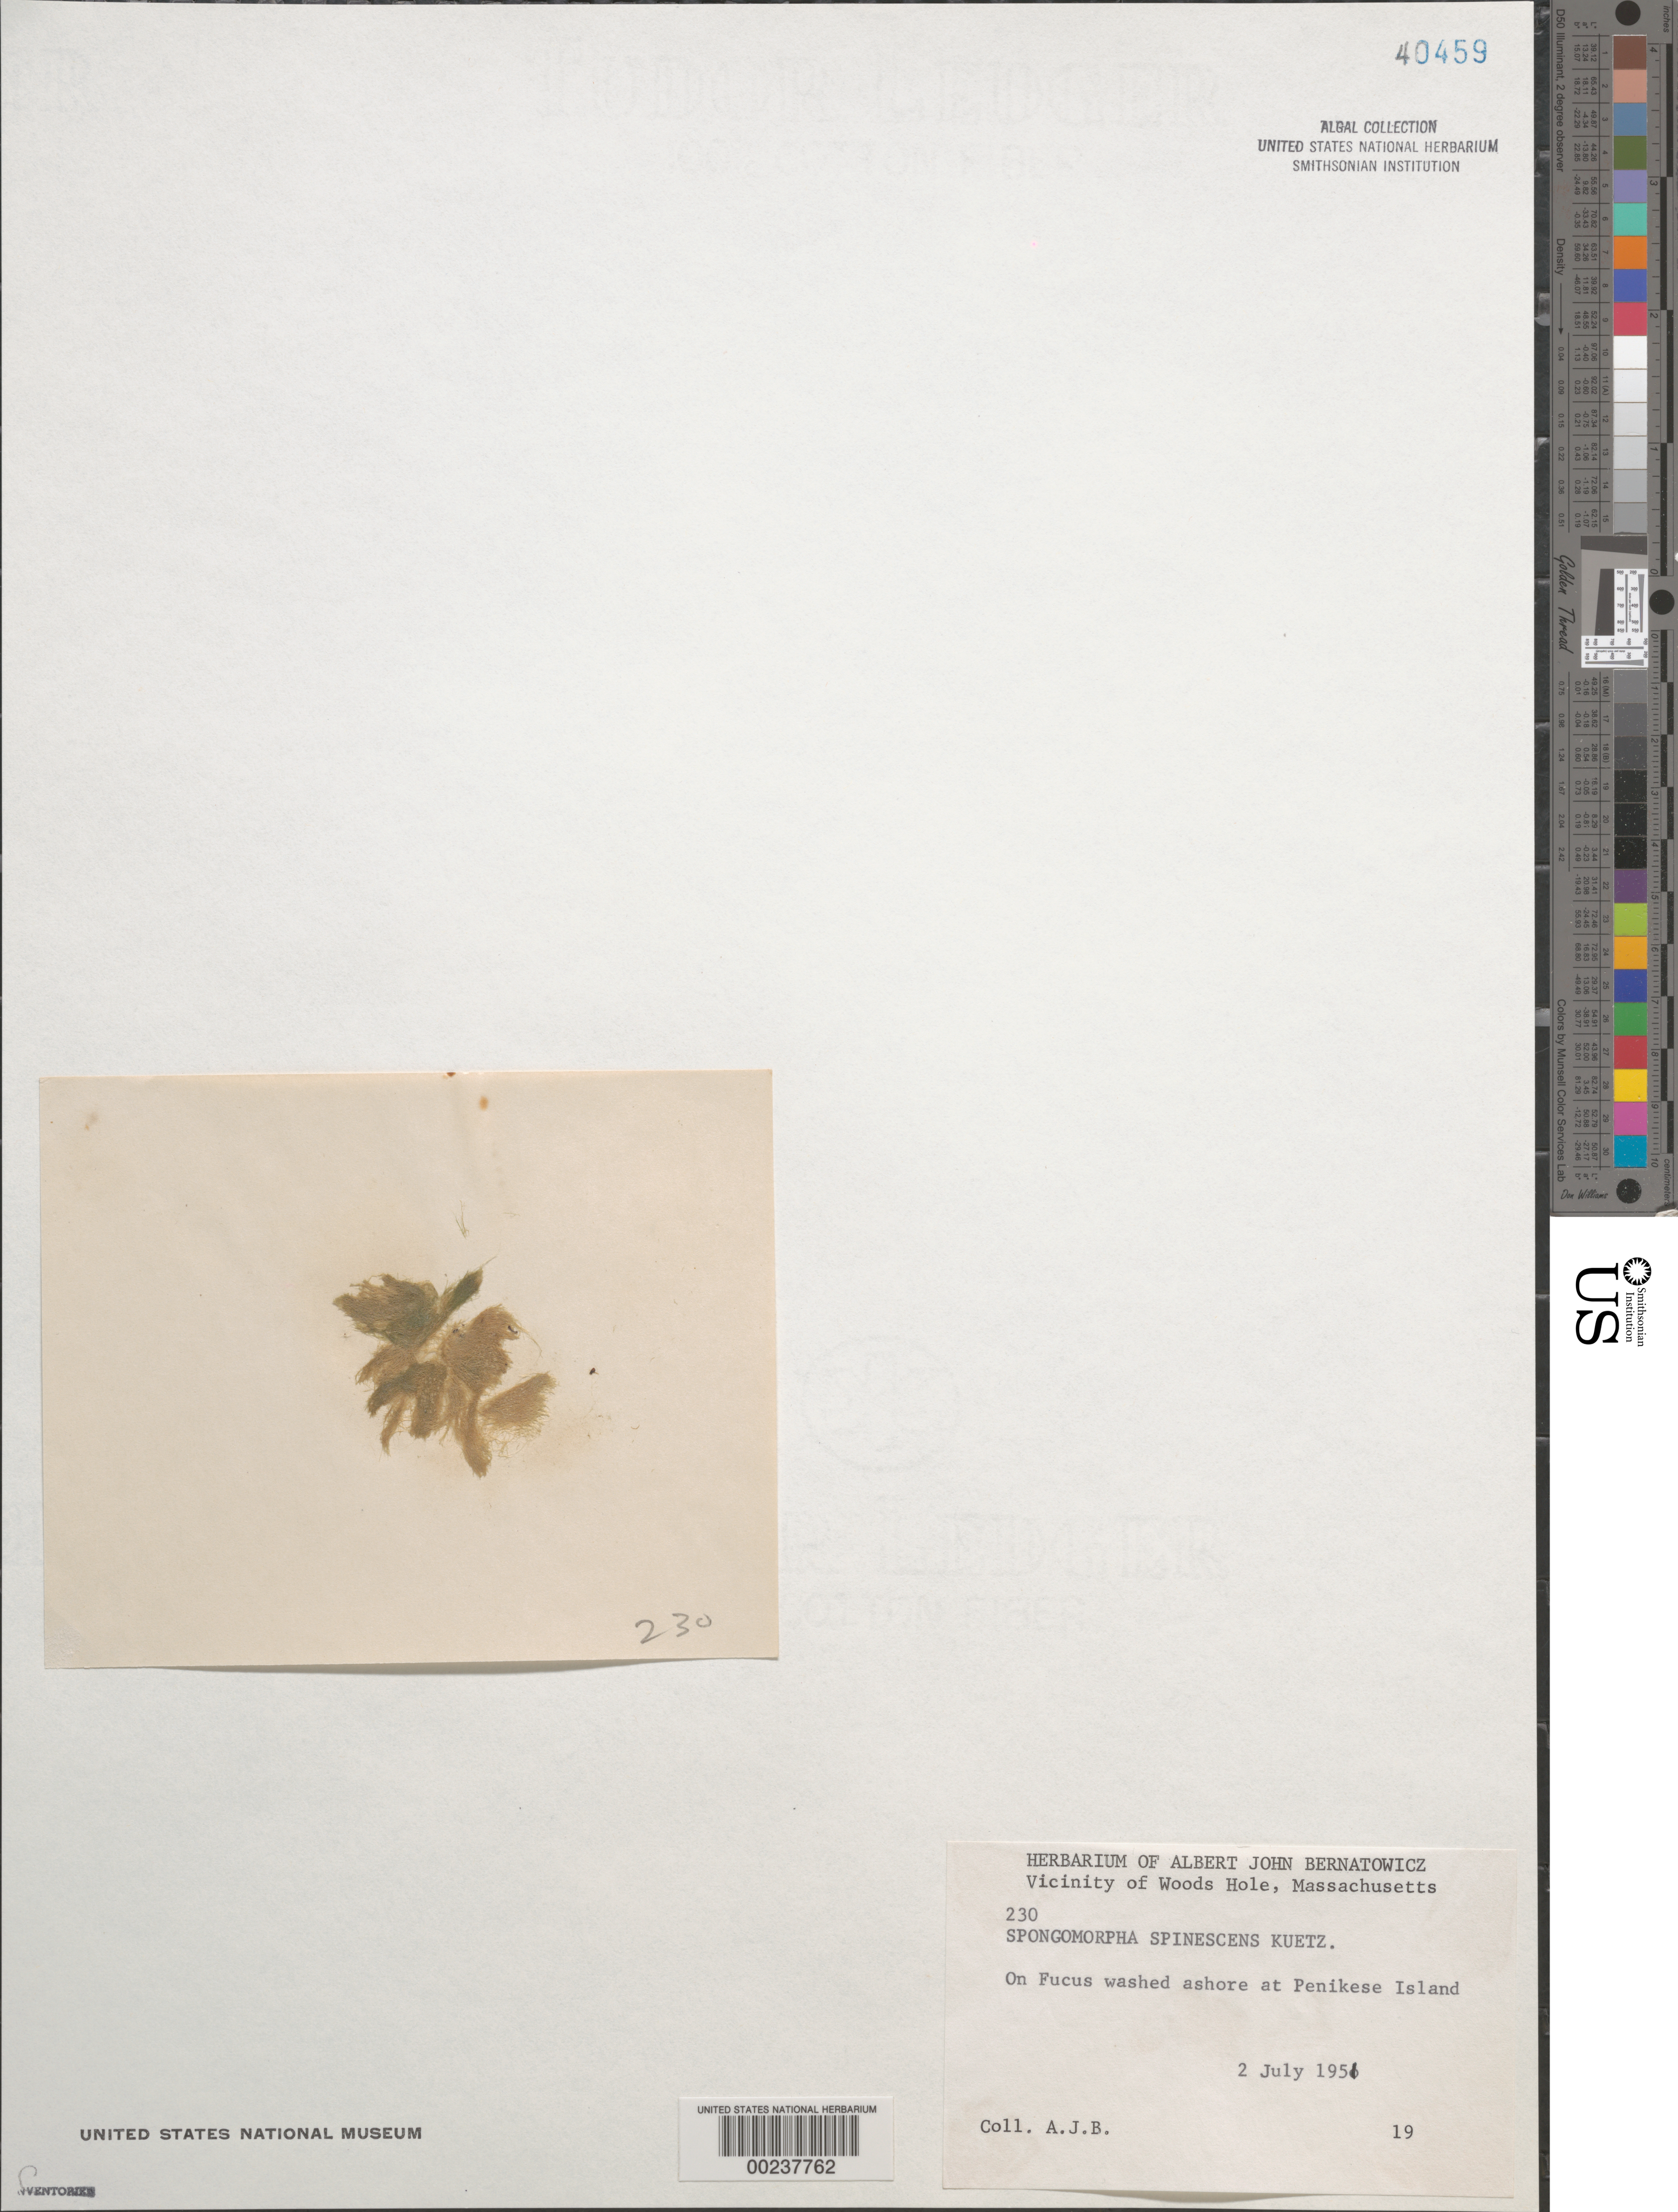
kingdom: Plantae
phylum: Chlorophyta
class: Ulvophyceae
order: Ulotrichales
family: Ulotrichaceae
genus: Acrosiphonia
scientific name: Acrosiphonia spinescens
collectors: A. Bernatowicz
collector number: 230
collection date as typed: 02 Jul 1951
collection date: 1951-07-02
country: United States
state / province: Massachusetts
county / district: Dukes County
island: Penikese Island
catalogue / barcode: US 40459